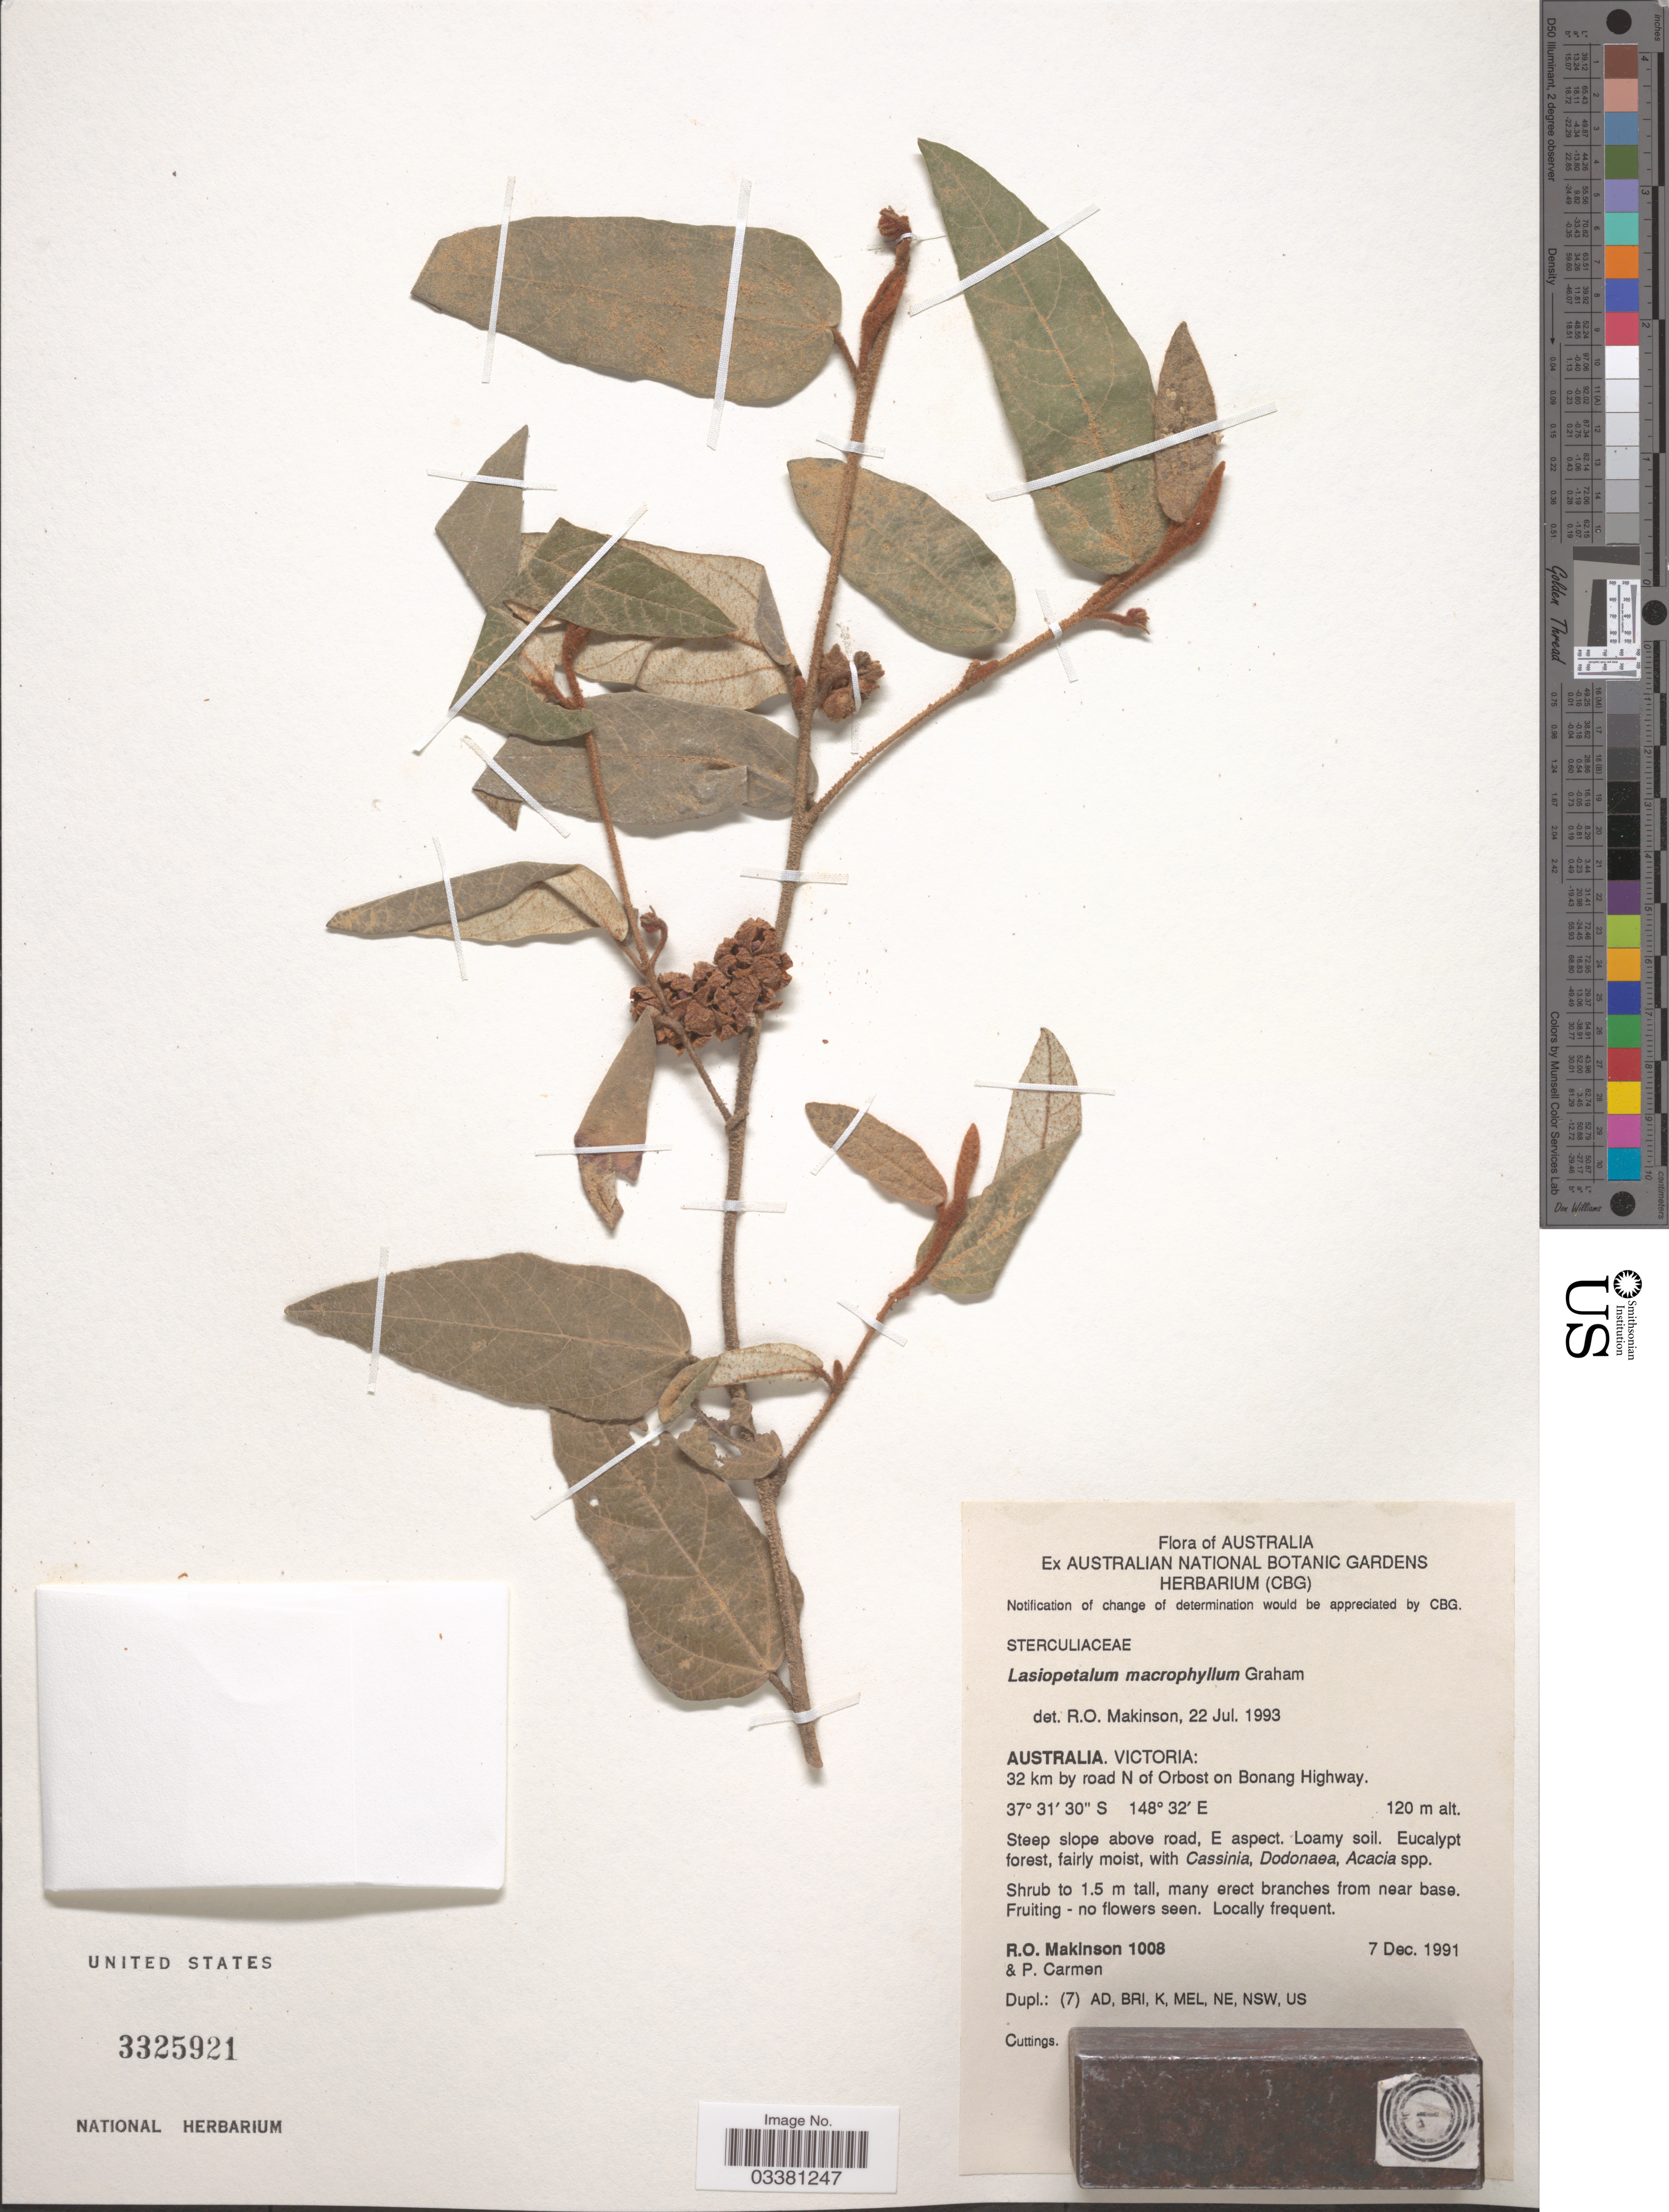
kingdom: Plantae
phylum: Tracheophyta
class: Magnoliopsida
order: Malvales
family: Malvaceae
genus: Lasiopetalum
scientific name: Lasiopetalum macrophyllum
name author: Graham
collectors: R. Makinson & E. Carmen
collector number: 1008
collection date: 1991-12-07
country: Australia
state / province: Victoria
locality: Victoria: 32 km by road N of Orbost on Bonang Highway. Steep slope above road, E aspect.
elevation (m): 120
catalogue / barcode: US 3325921